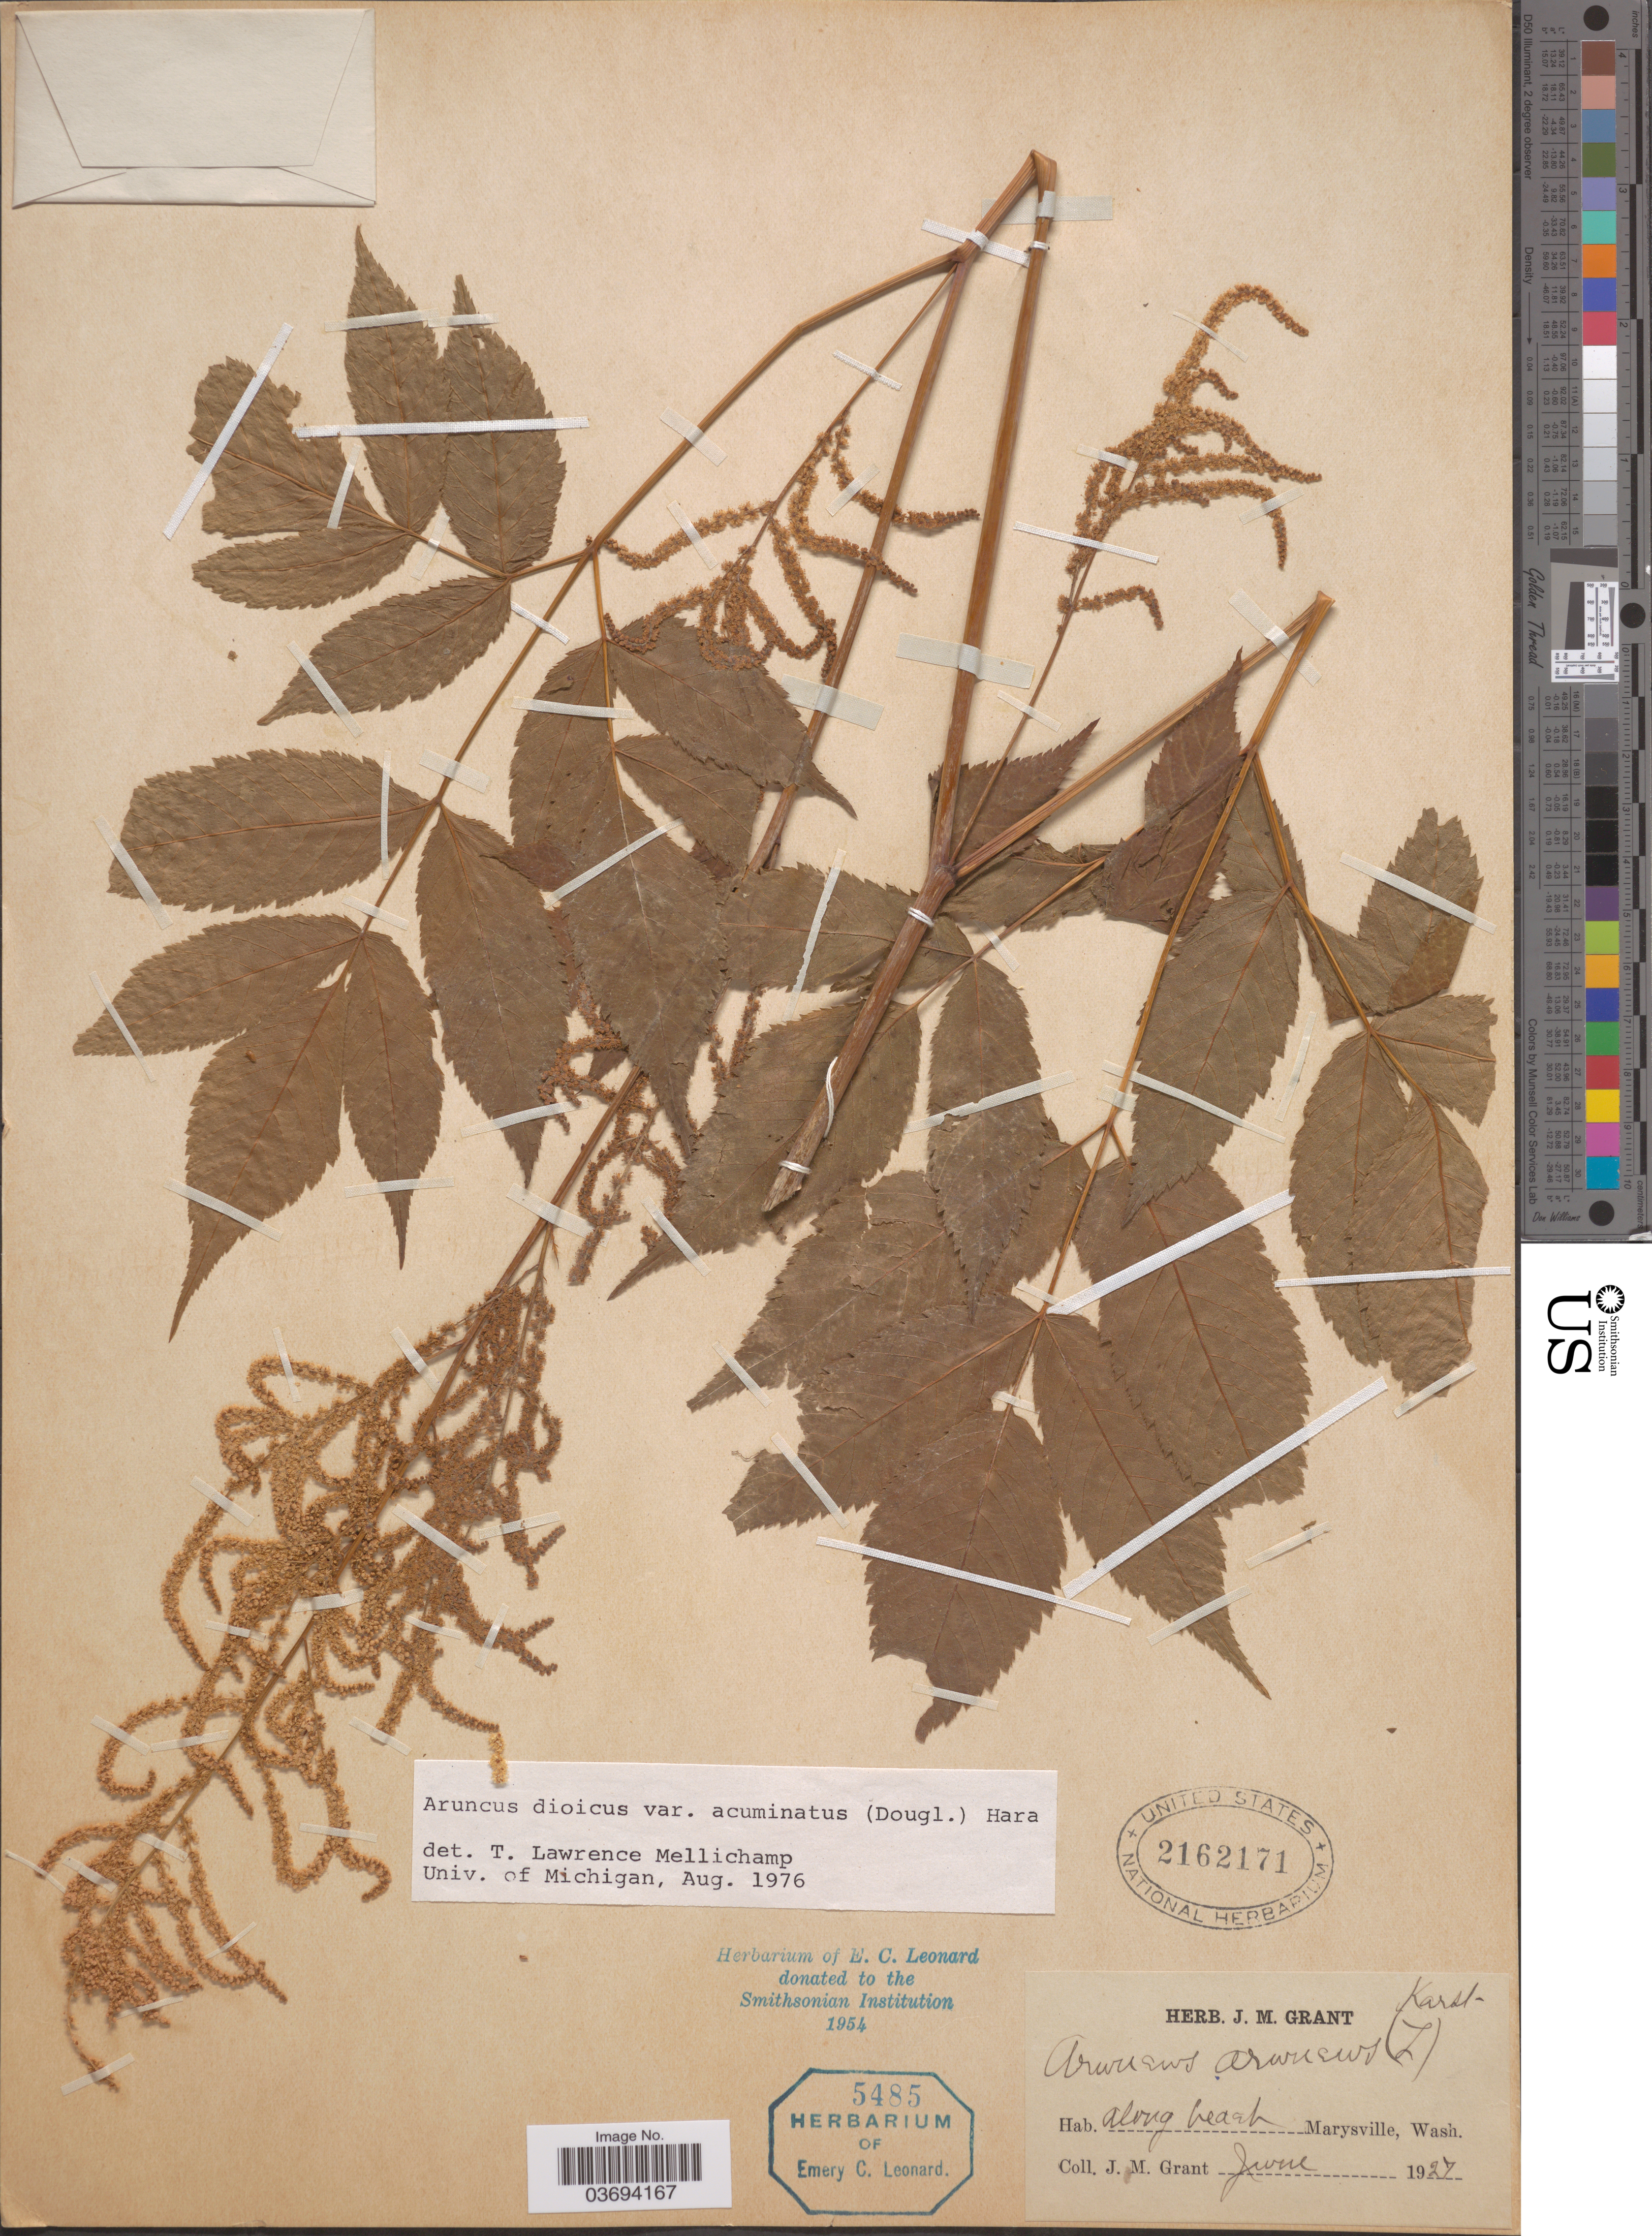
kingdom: Plantae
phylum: Tracheophyta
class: Magnoliopsida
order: Rosales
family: Rosaceae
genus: Aruncus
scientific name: Aruncus dioicus var. acuminatus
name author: (Rydb.) H. Hara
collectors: J. M. Grant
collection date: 1927-06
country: United States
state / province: Washington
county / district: Snohomish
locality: Along Beach Marysville.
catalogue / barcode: US 2162171